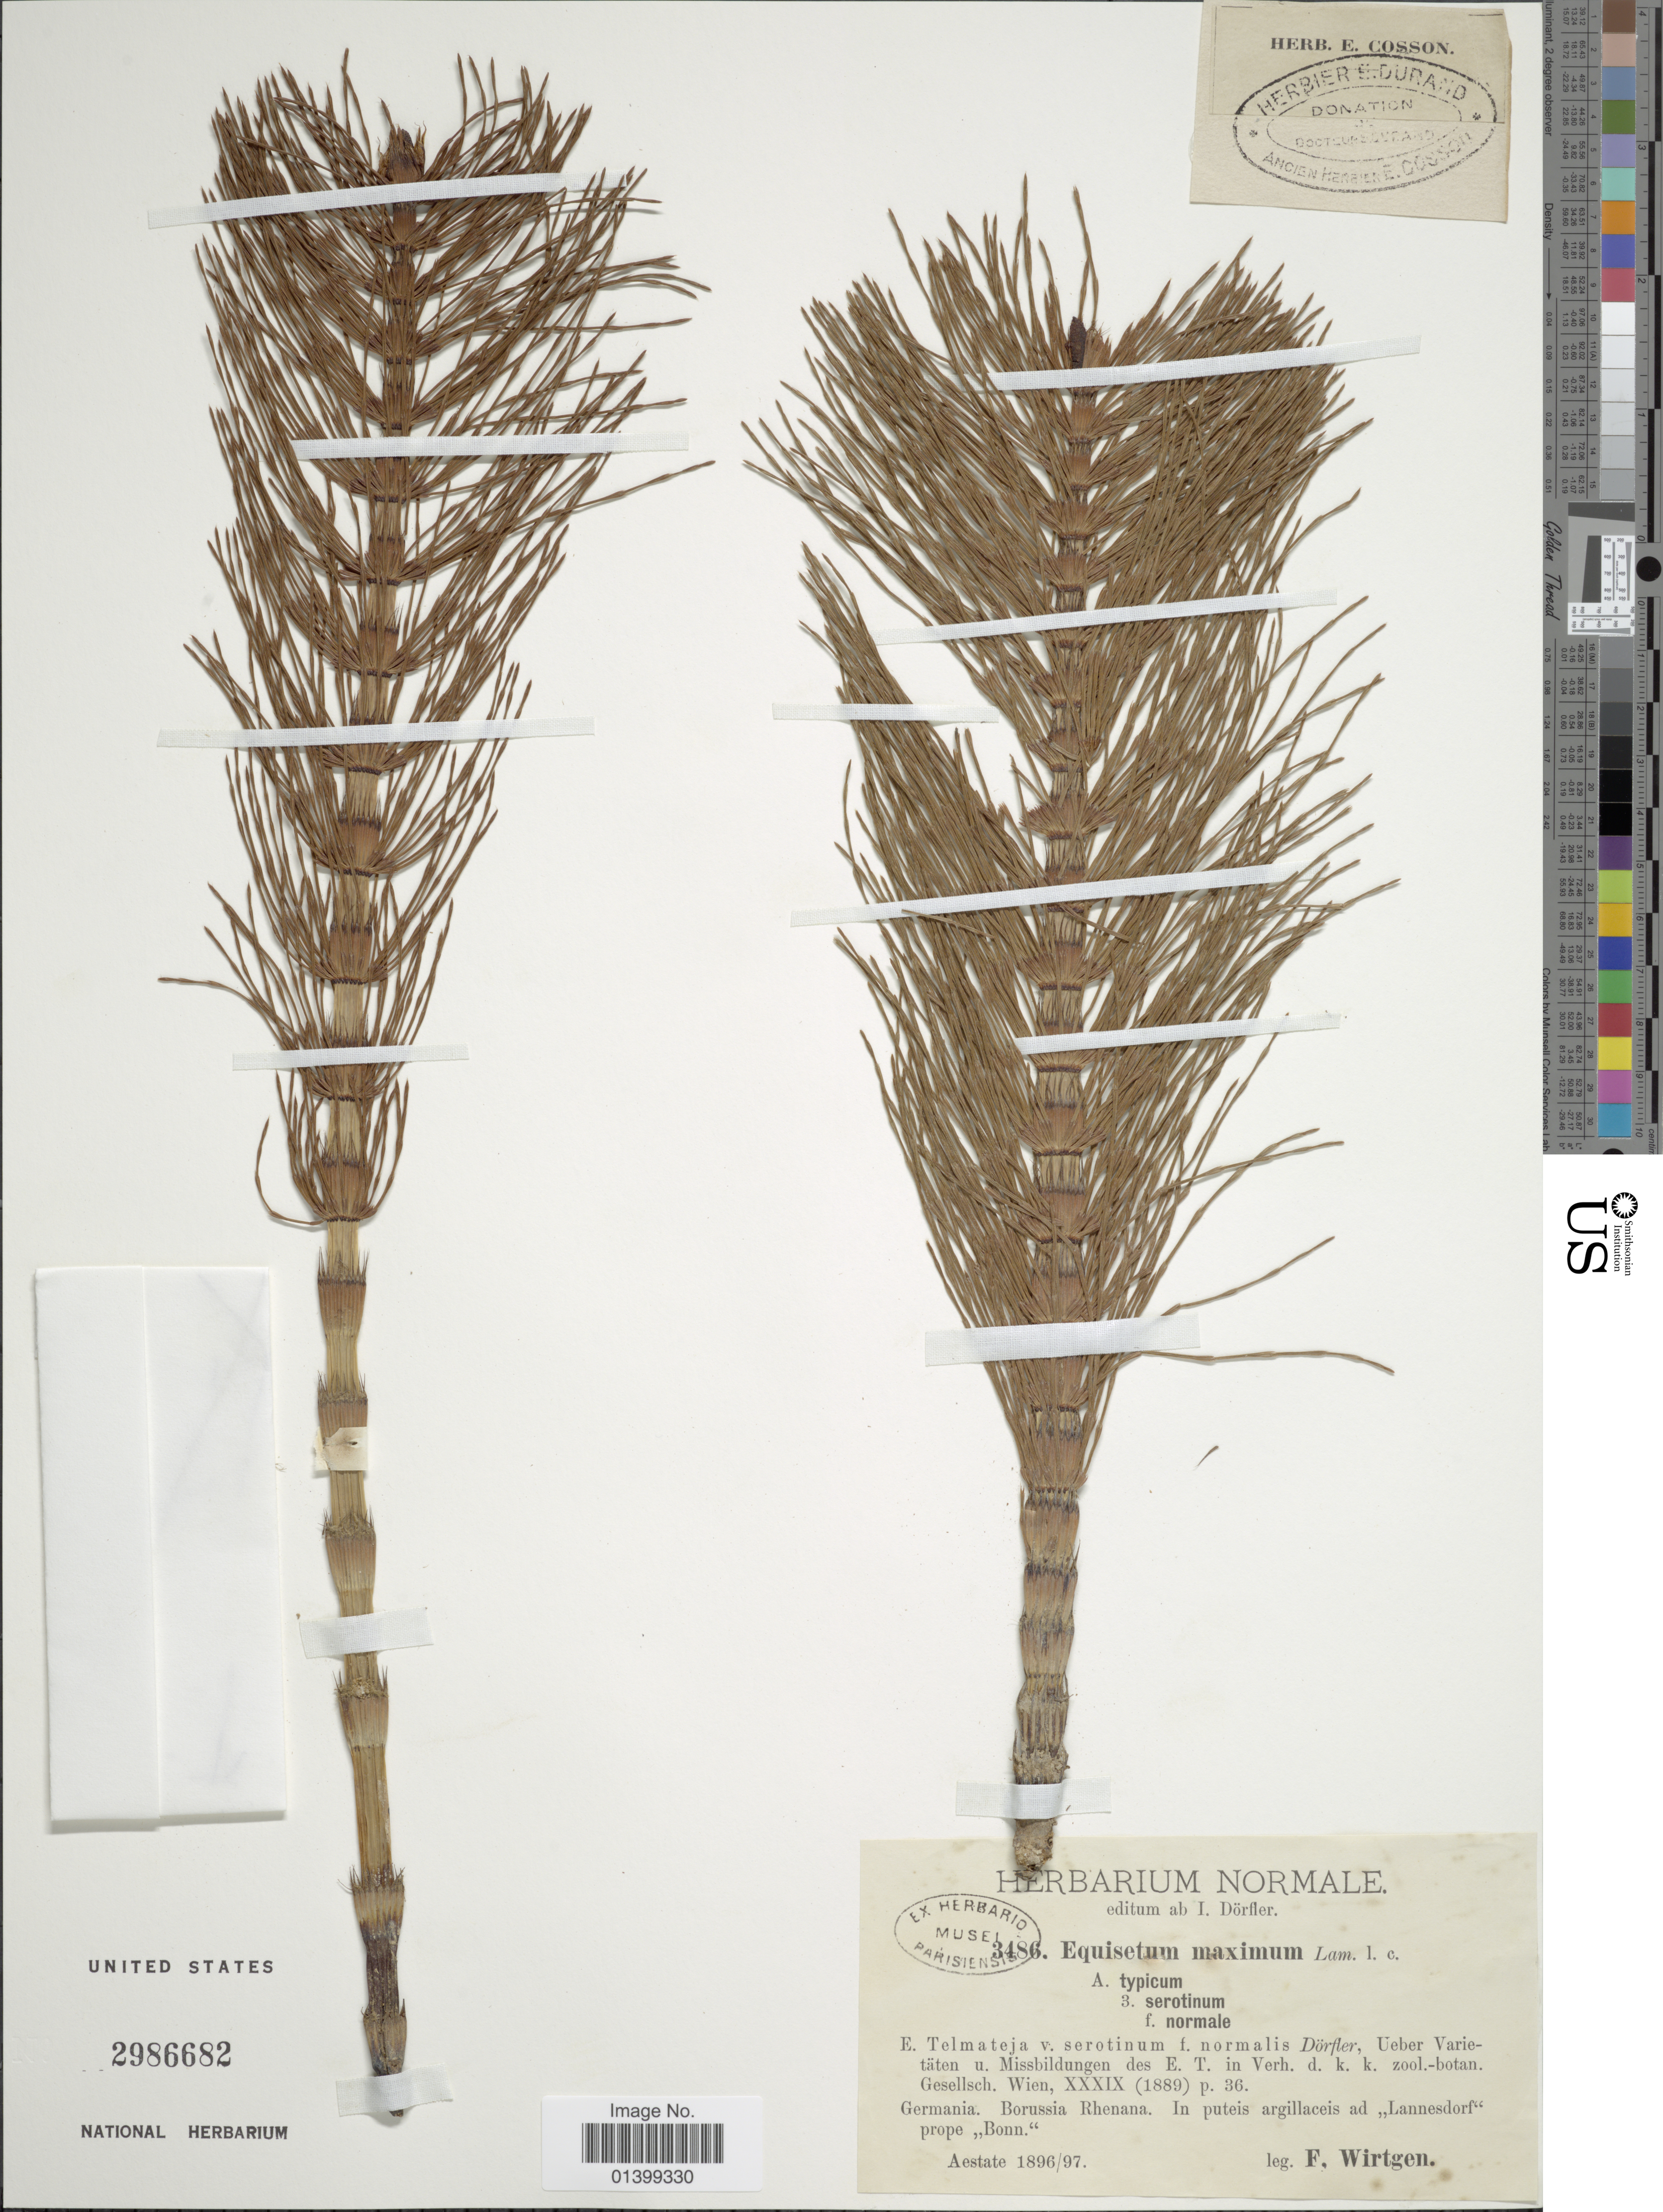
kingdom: Plantae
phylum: Tracheophyta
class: Polypodiopsida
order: Equisetales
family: Equisetaceae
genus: Equisetum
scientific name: Equisetum telmateia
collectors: F. Wirtgen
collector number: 3486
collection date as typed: Aestate 1896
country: Germany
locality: Germania. Borussia Rhenana. In puteis argillaeis ad ,,Lannesdorf" prope ,,Bonn"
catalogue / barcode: US 2986682